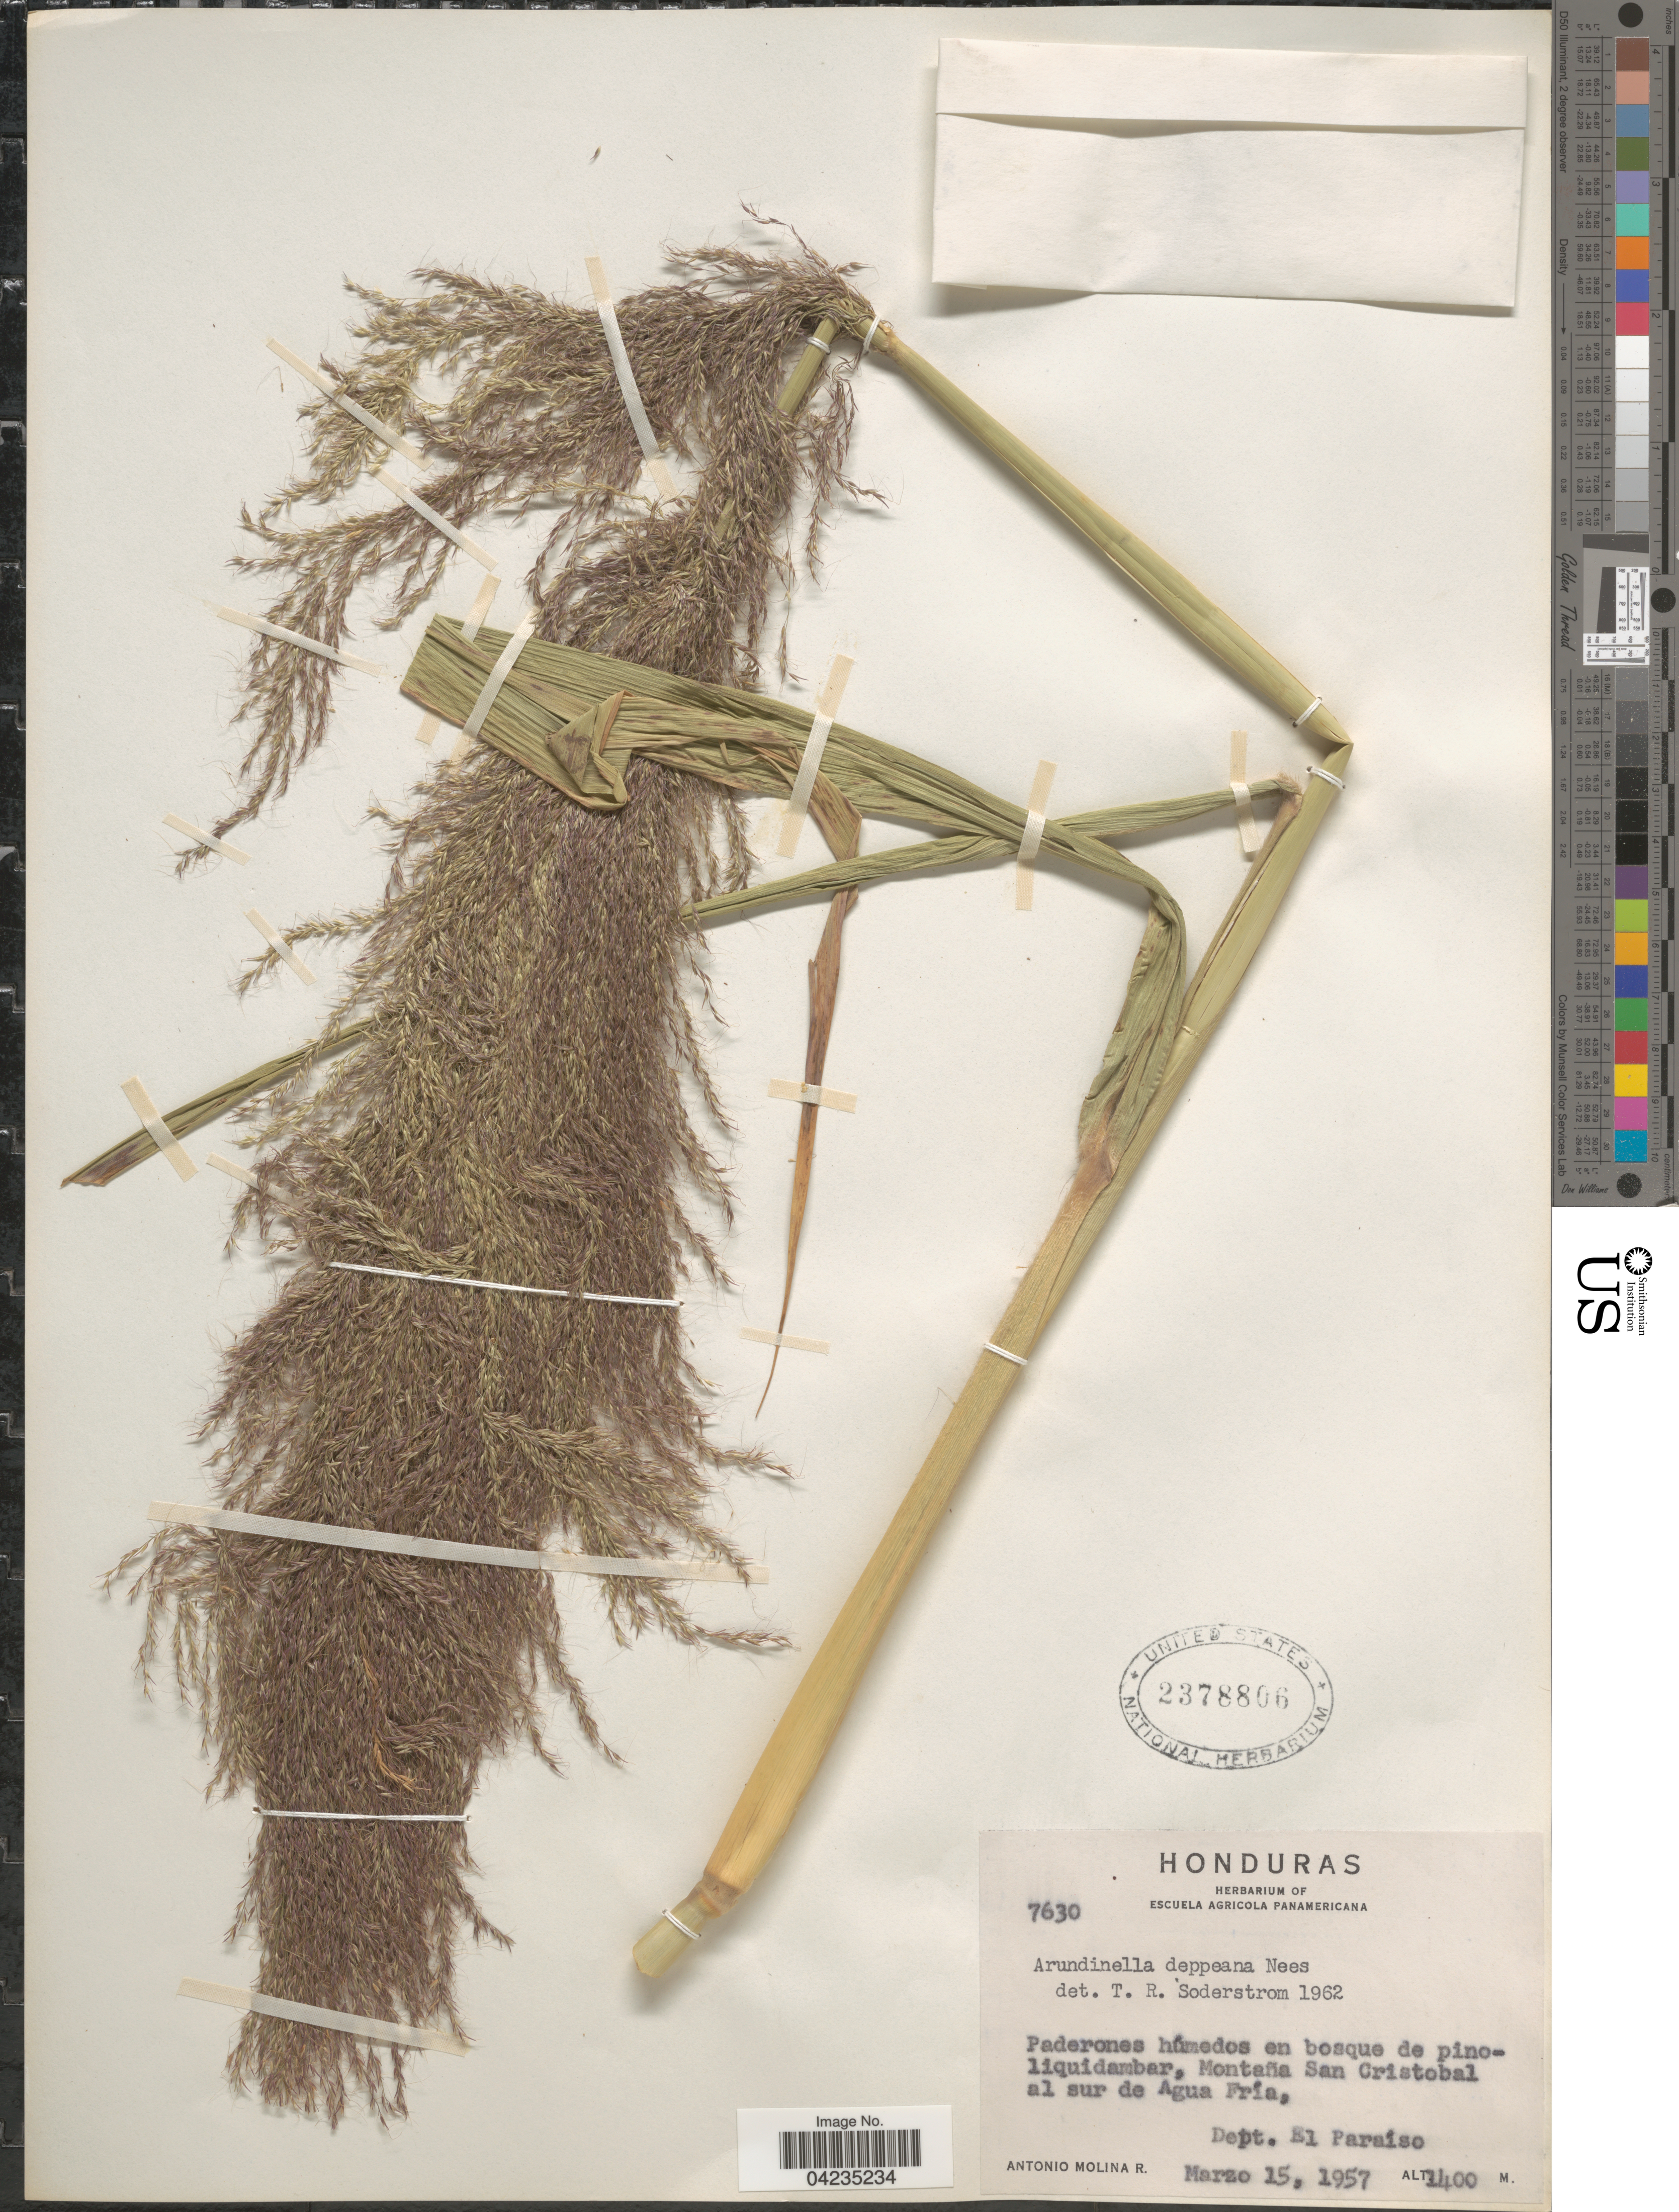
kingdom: Plantae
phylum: Tracheophyta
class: Liliopsida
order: Poales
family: Poaceae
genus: Arundinella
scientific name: Arundinella deppeana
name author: Nees ex Steud.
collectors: A. Molina R.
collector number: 7630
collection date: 1957-03-15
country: Honduras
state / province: El Paraiso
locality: Montaña San Cristobal al sur de Agua Fría, Dept. El Paraíso.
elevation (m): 1400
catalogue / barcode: US 2378806